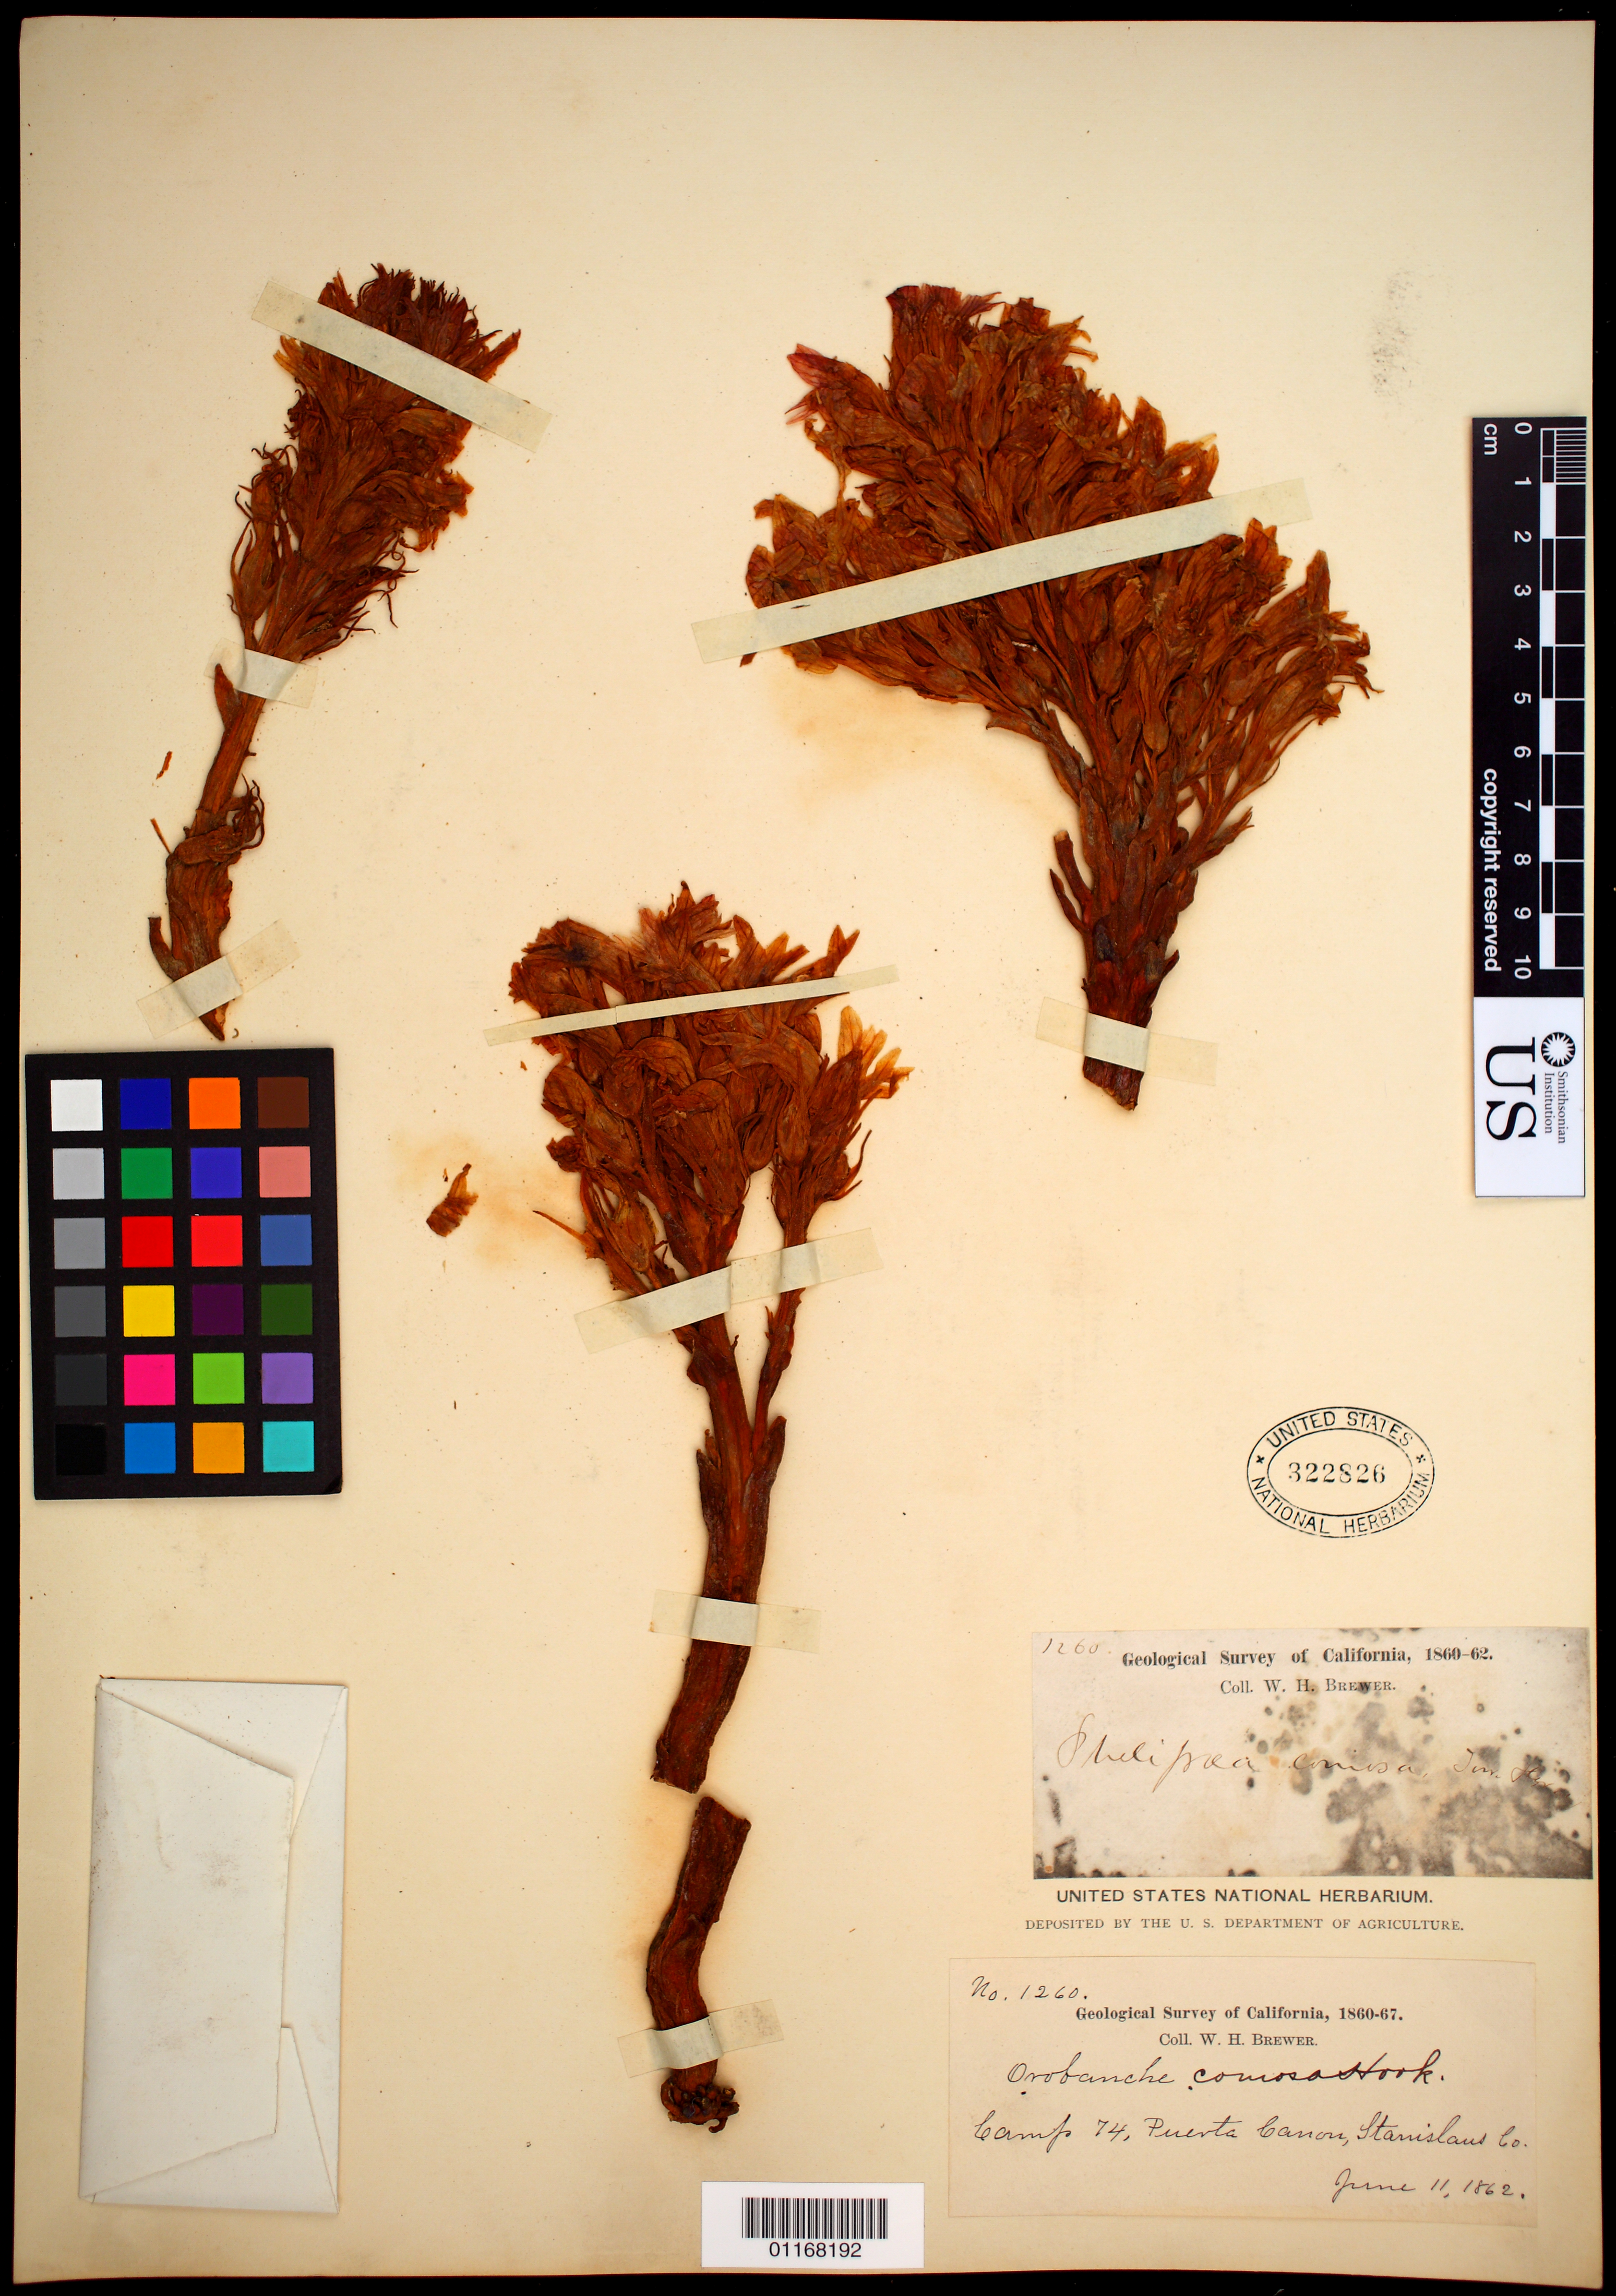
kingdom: Plantae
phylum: Tracheophyta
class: Magnoliopsida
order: Lamiales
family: Orobanchaceae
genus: Orobanche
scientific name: Orobanche comosa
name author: Wallr.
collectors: W. H. Brewer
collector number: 1260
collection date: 1862-06-01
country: United States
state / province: California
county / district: Stanislaus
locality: Camp 74, Puerta Canyon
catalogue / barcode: US 322826